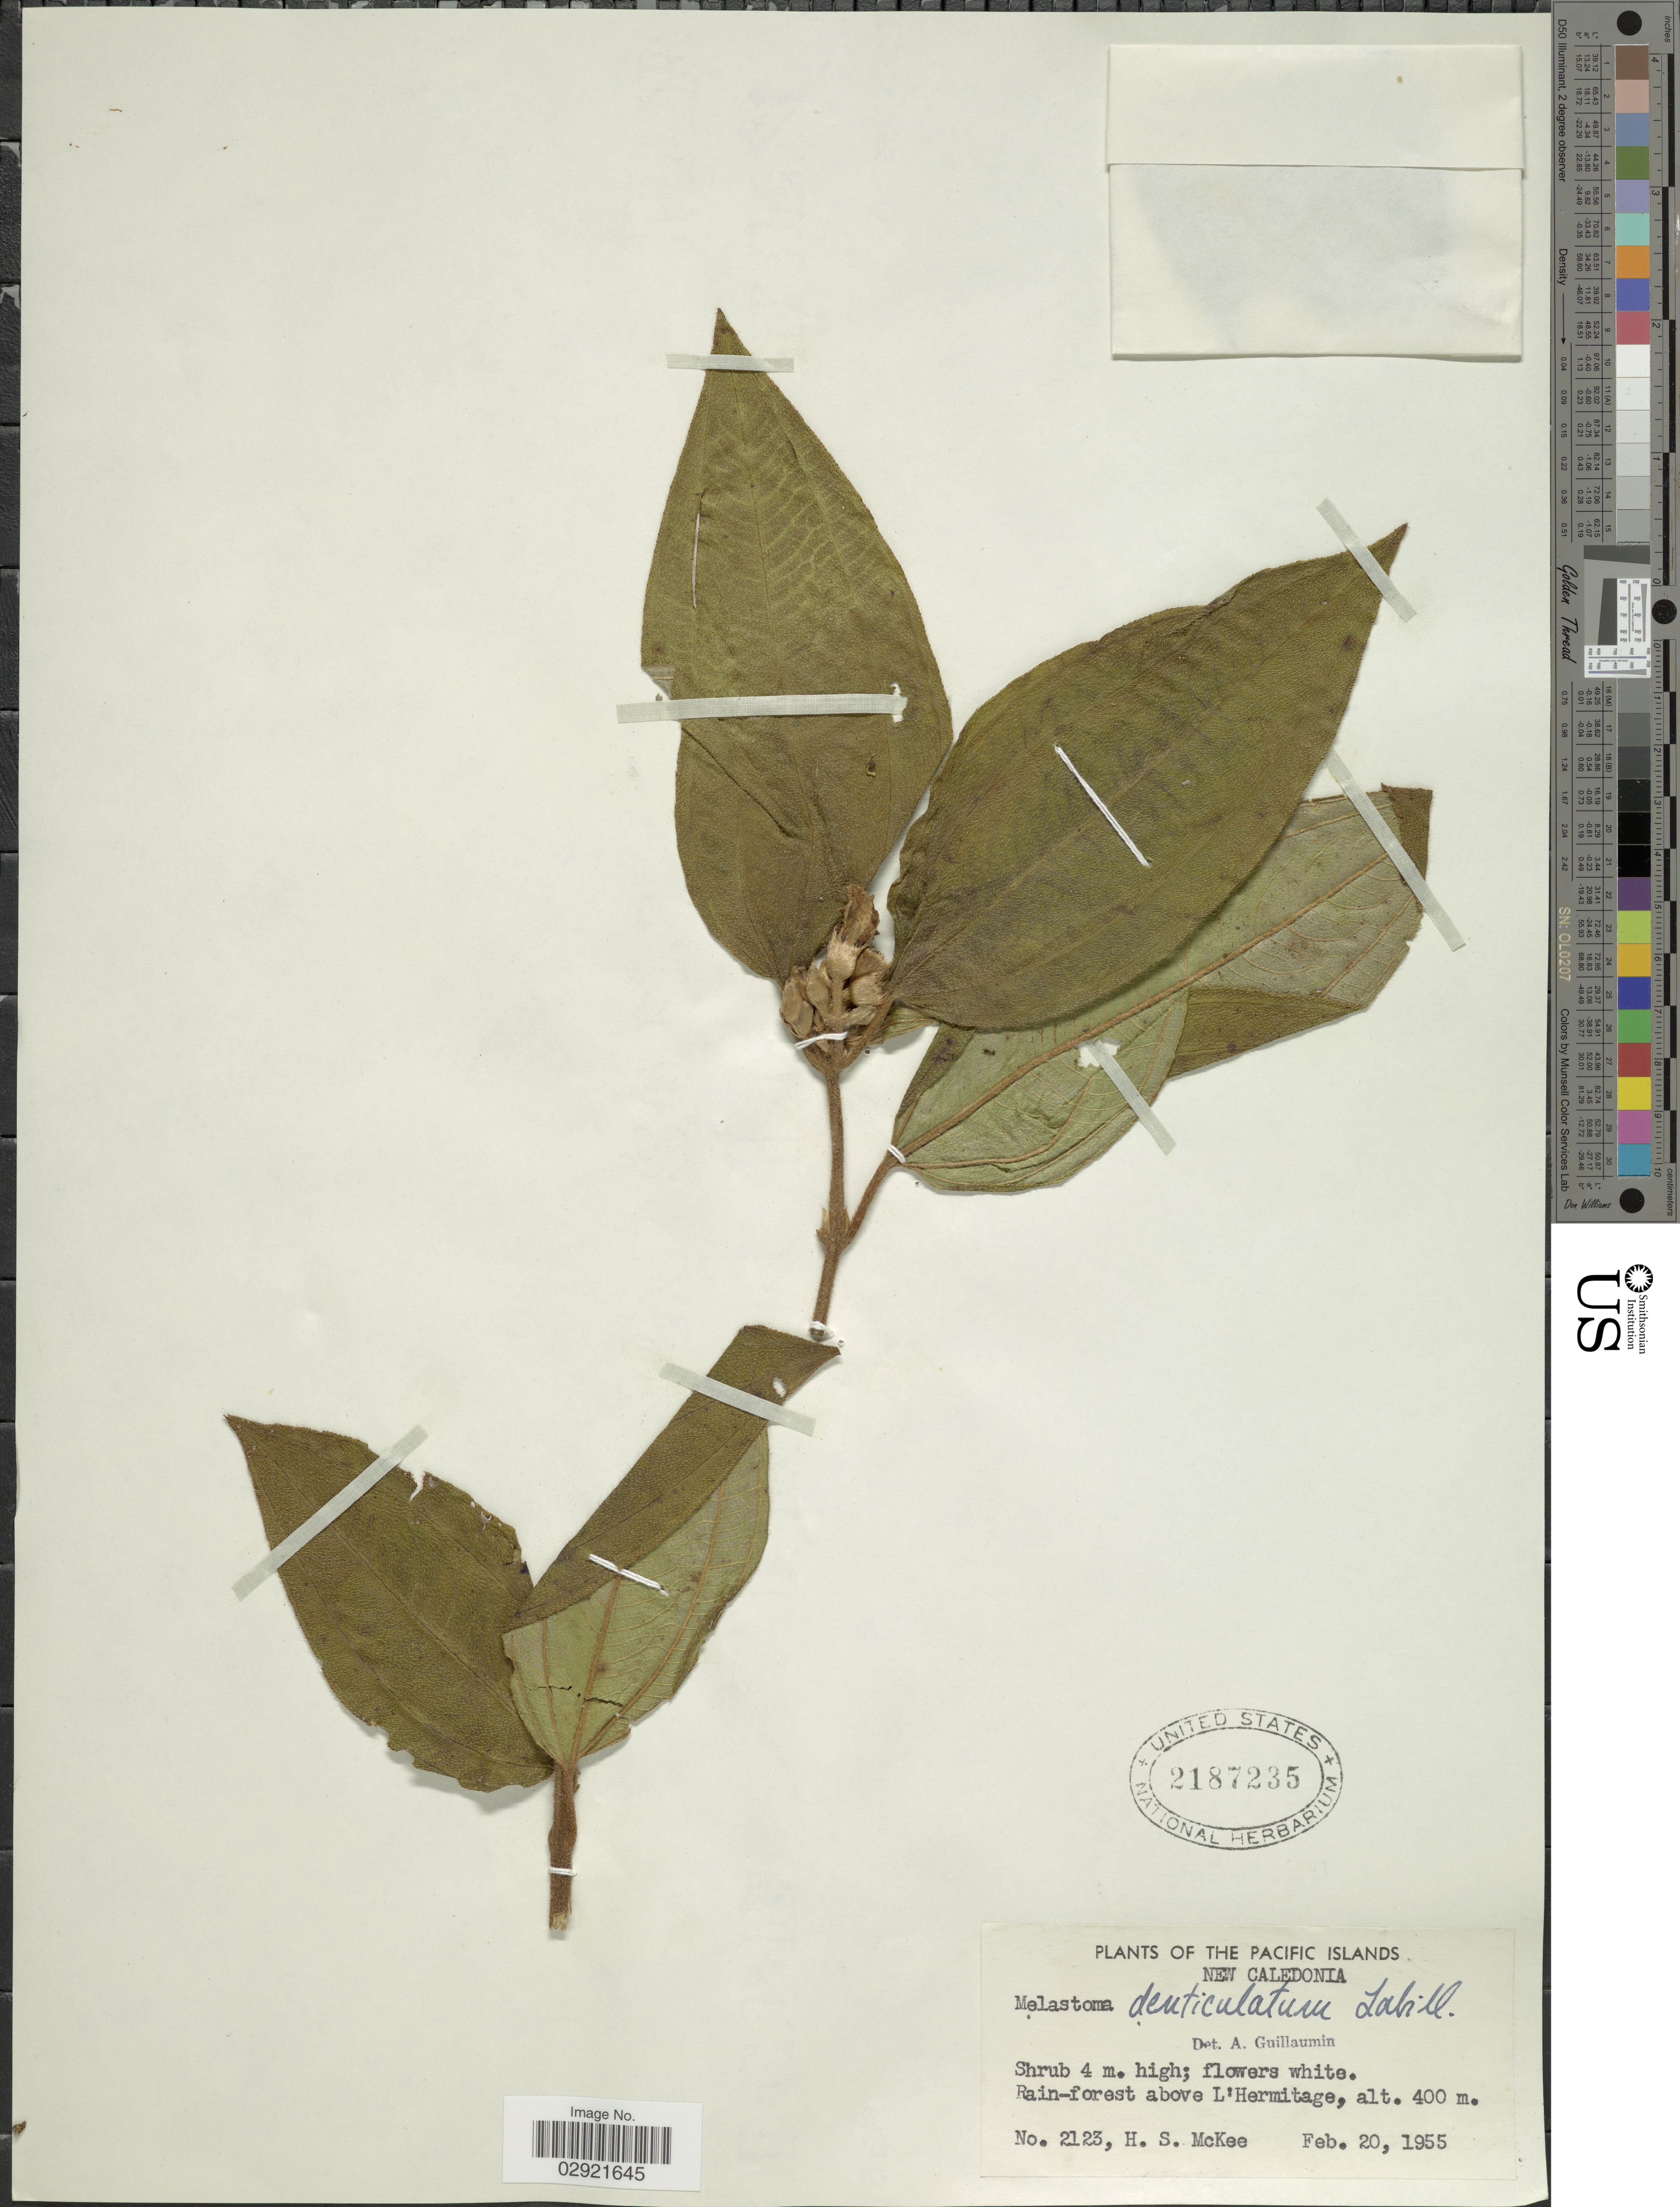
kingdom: Plantae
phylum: Tracheophyta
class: Magnoliopsida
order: Myrtales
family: Melastomataceae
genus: Melastoma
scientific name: Melastoma malabathricum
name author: L.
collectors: H. S. McKee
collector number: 2123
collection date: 1955-02-20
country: New Caledonia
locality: Pacific Islands. Rain-forest above L'Hermitage.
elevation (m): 400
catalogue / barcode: US 2187235